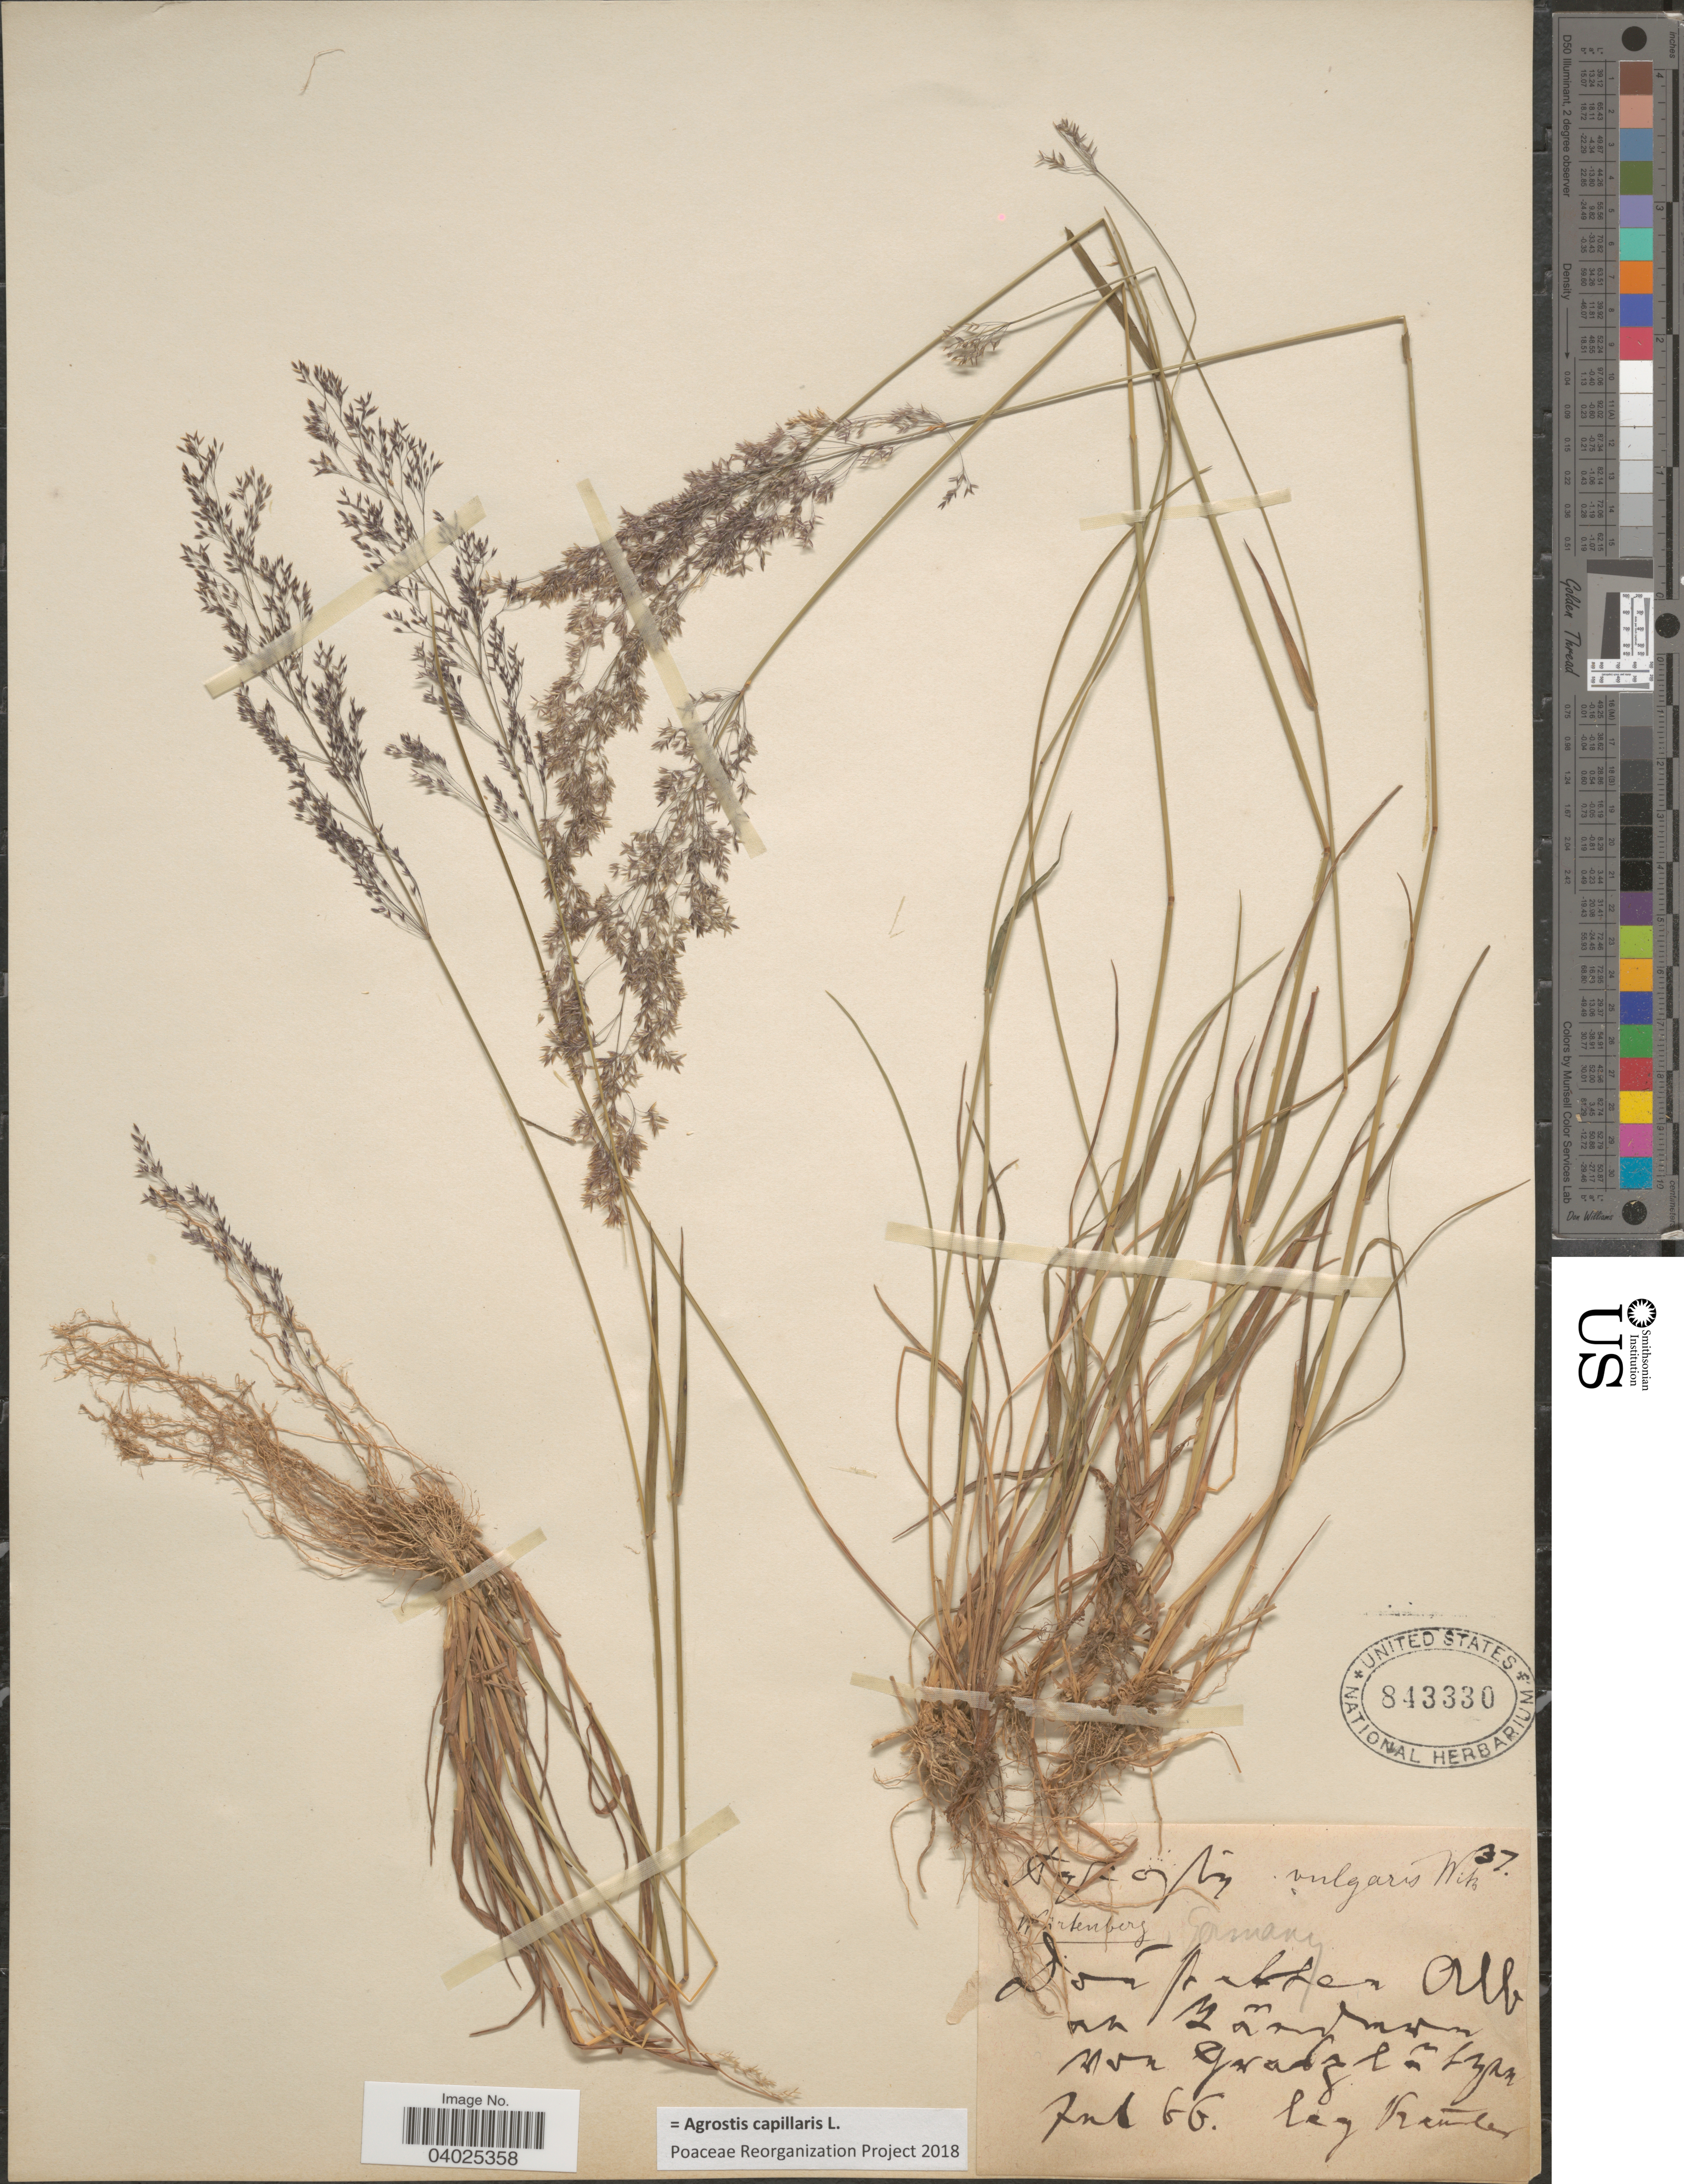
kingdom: Plantae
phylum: Tracheophyta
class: Liliopsida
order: Poales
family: Poaceae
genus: Agrostis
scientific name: Agrostis capillaris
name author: L.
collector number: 37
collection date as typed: Transcribed d/m/y: /7/66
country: Germany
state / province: Baden-Württemberg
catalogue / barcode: US 843330